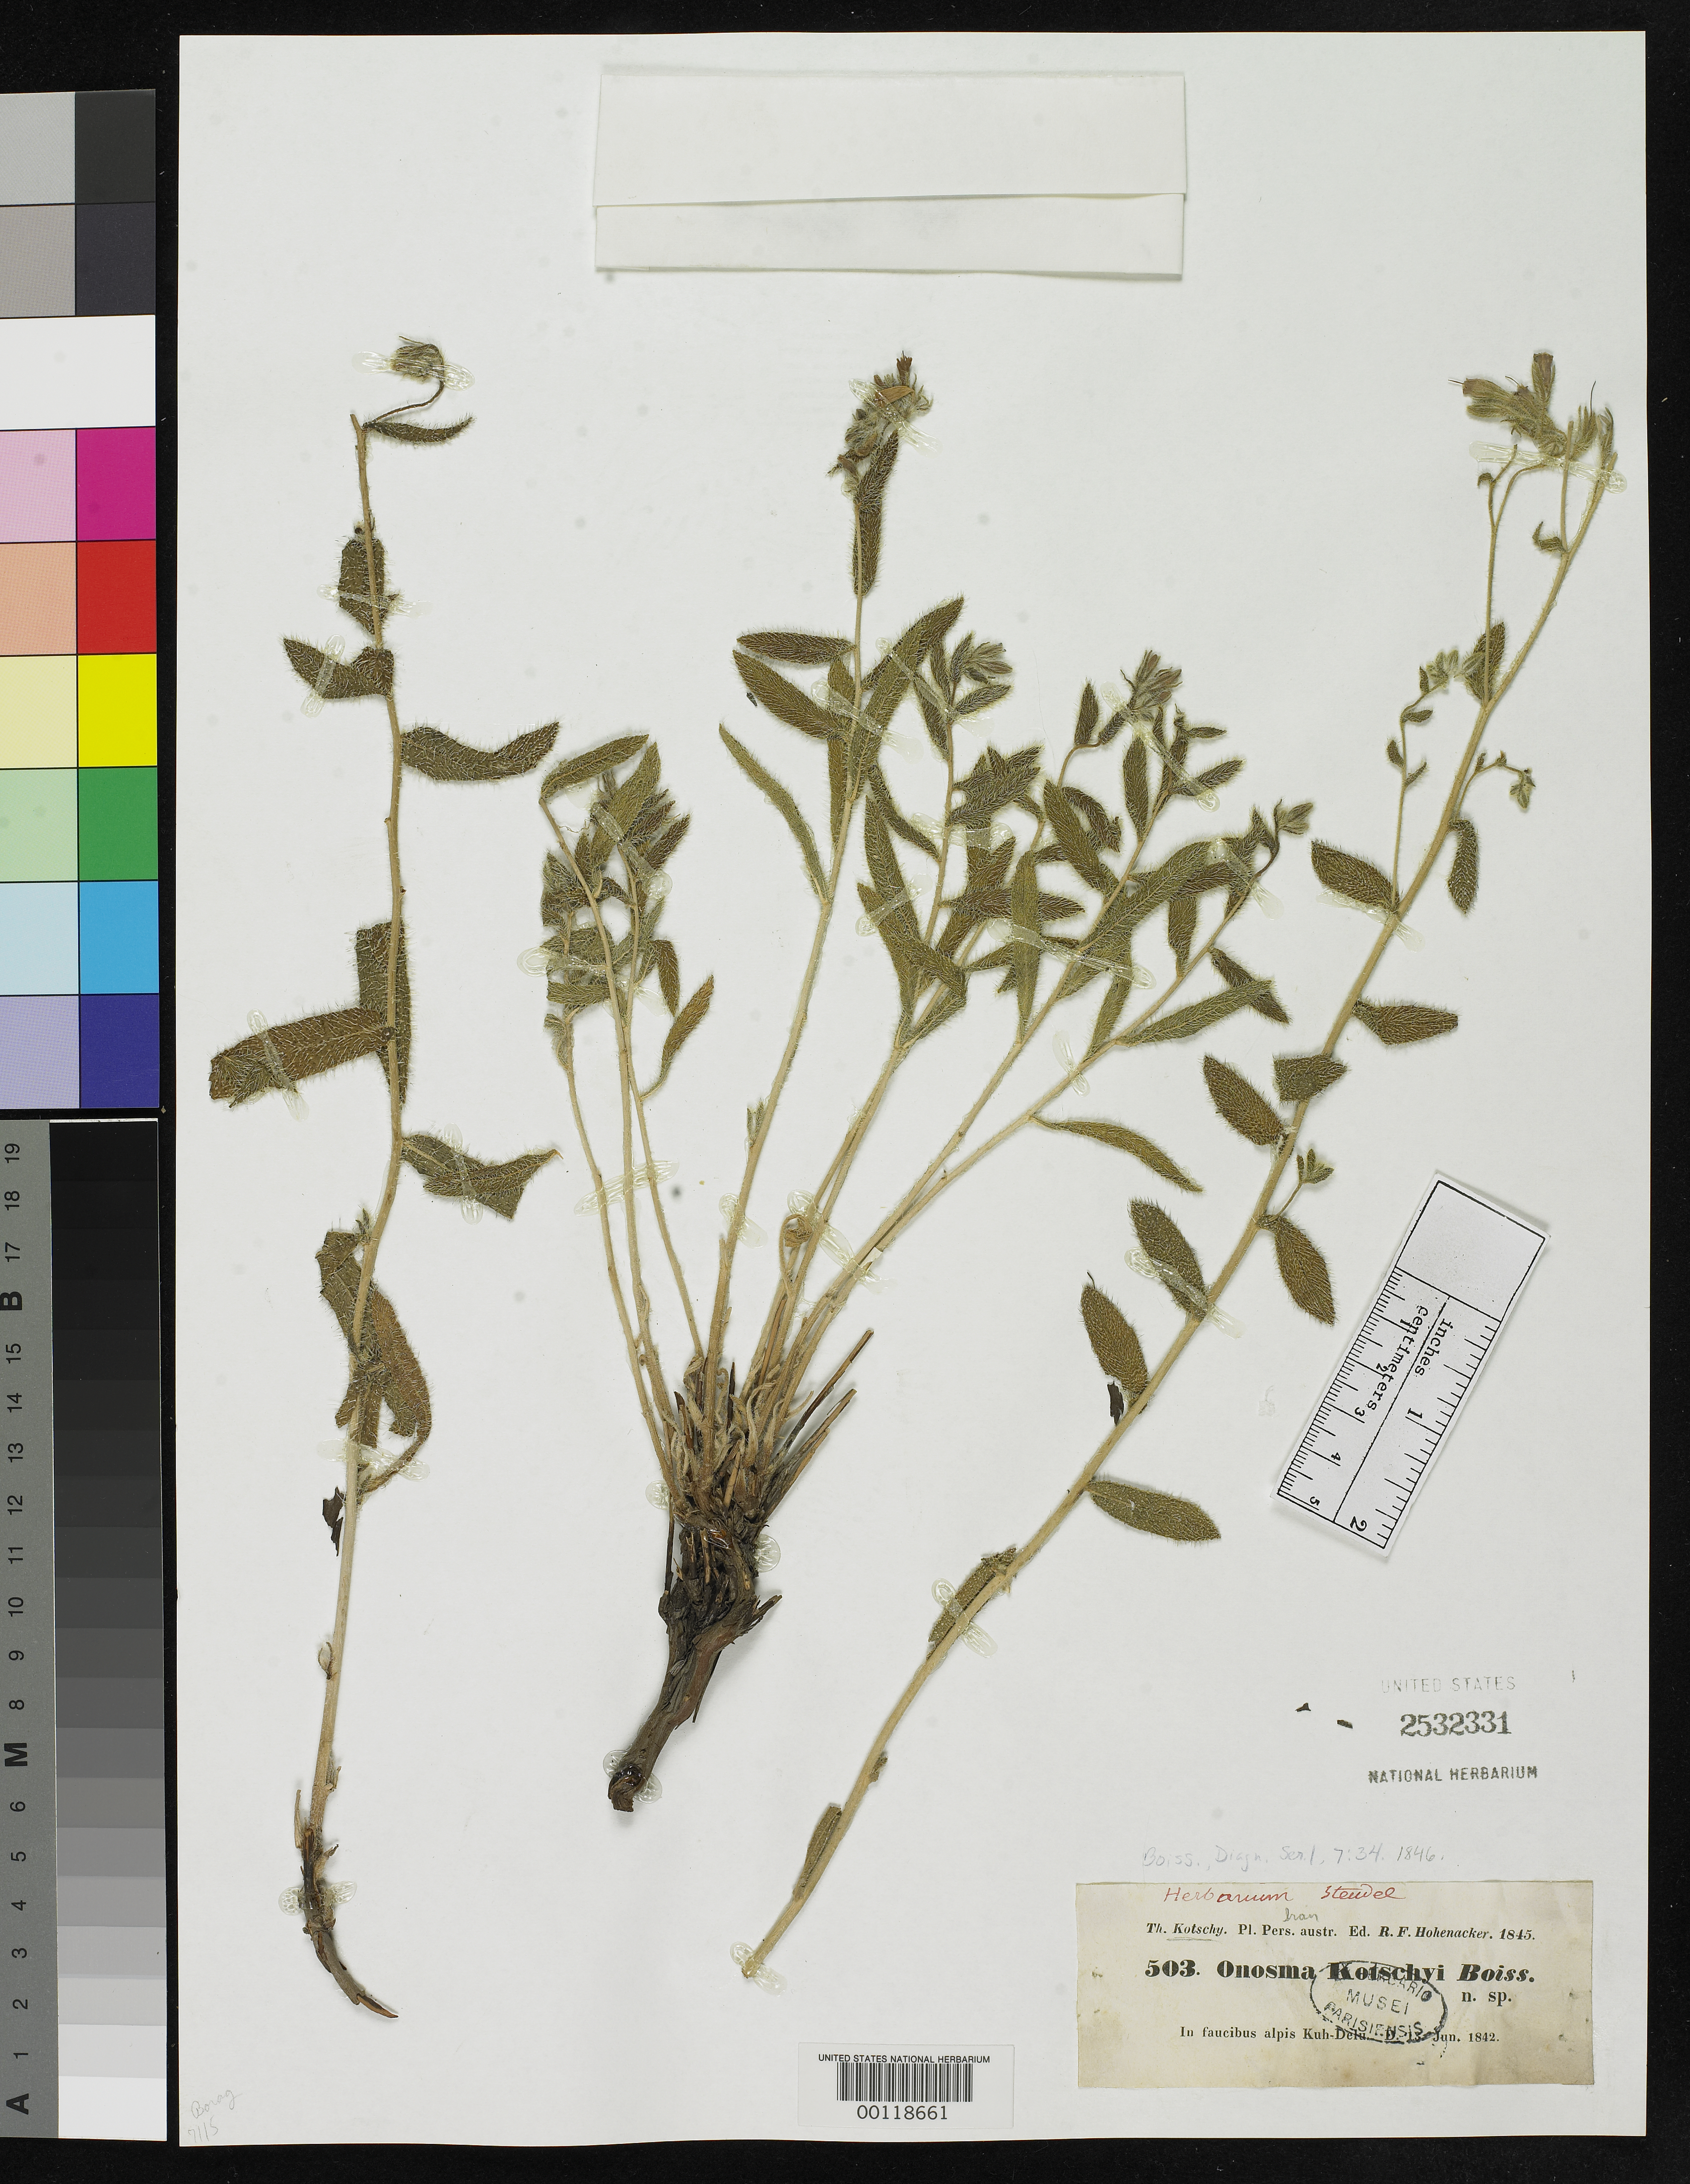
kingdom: Plantae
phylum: Tracheophyta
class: Magnoliopsida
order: Boraginales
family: Boraginaceae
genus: Onosma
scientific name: Onosma kotschyi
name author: Boiss.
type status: Type Collection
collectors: K. G. Kotschy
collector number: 503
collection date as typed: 13 Jun 1842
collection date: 1842-06-13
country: Iran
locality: Kuh-delu.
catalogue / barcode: US 2532331